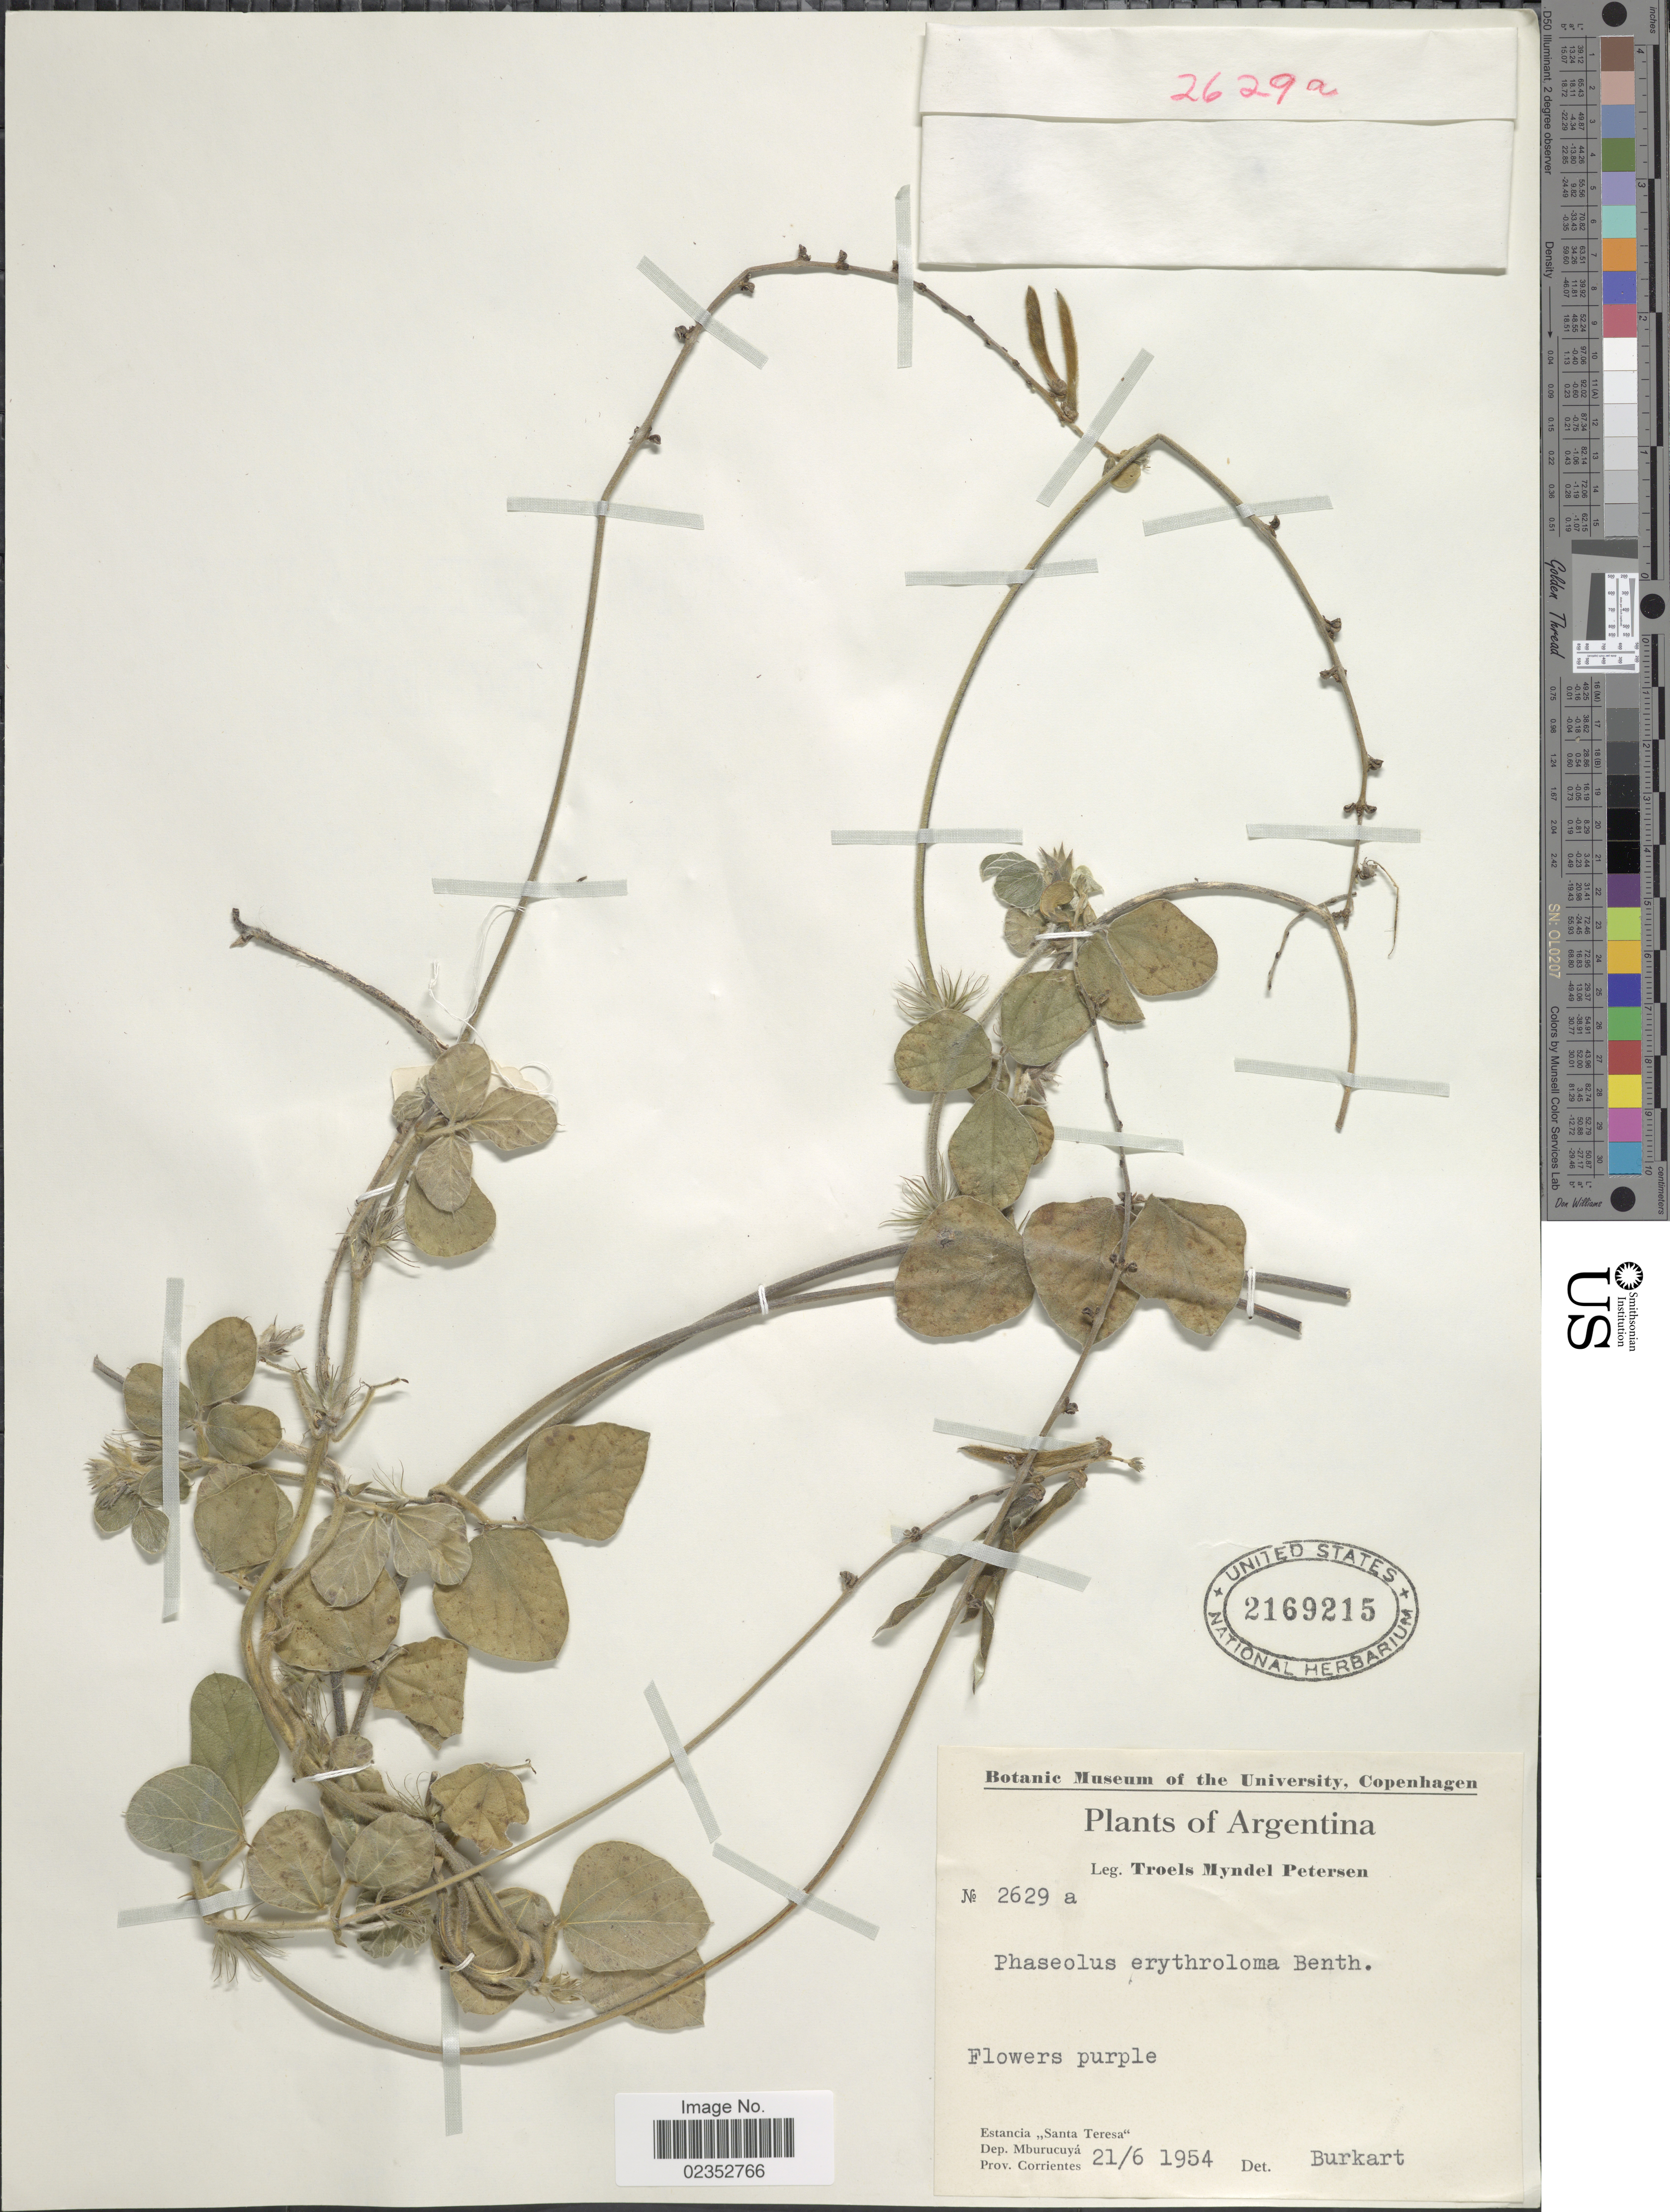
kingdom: Plantae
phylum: Tracheophyta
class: Magnoliopsida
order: Fabales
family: Fabaceae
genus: Macroptilium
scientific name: Macroptilium erythroloma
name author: (Mart. ex Benth.) Urb.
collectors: T. M. Petersen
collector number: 2629a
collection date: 1954-06-21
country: Argentina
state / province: Corrientes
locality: Estancia ,,Santa Teresa', Dep. Mburucuyá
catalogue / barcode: US 2169215